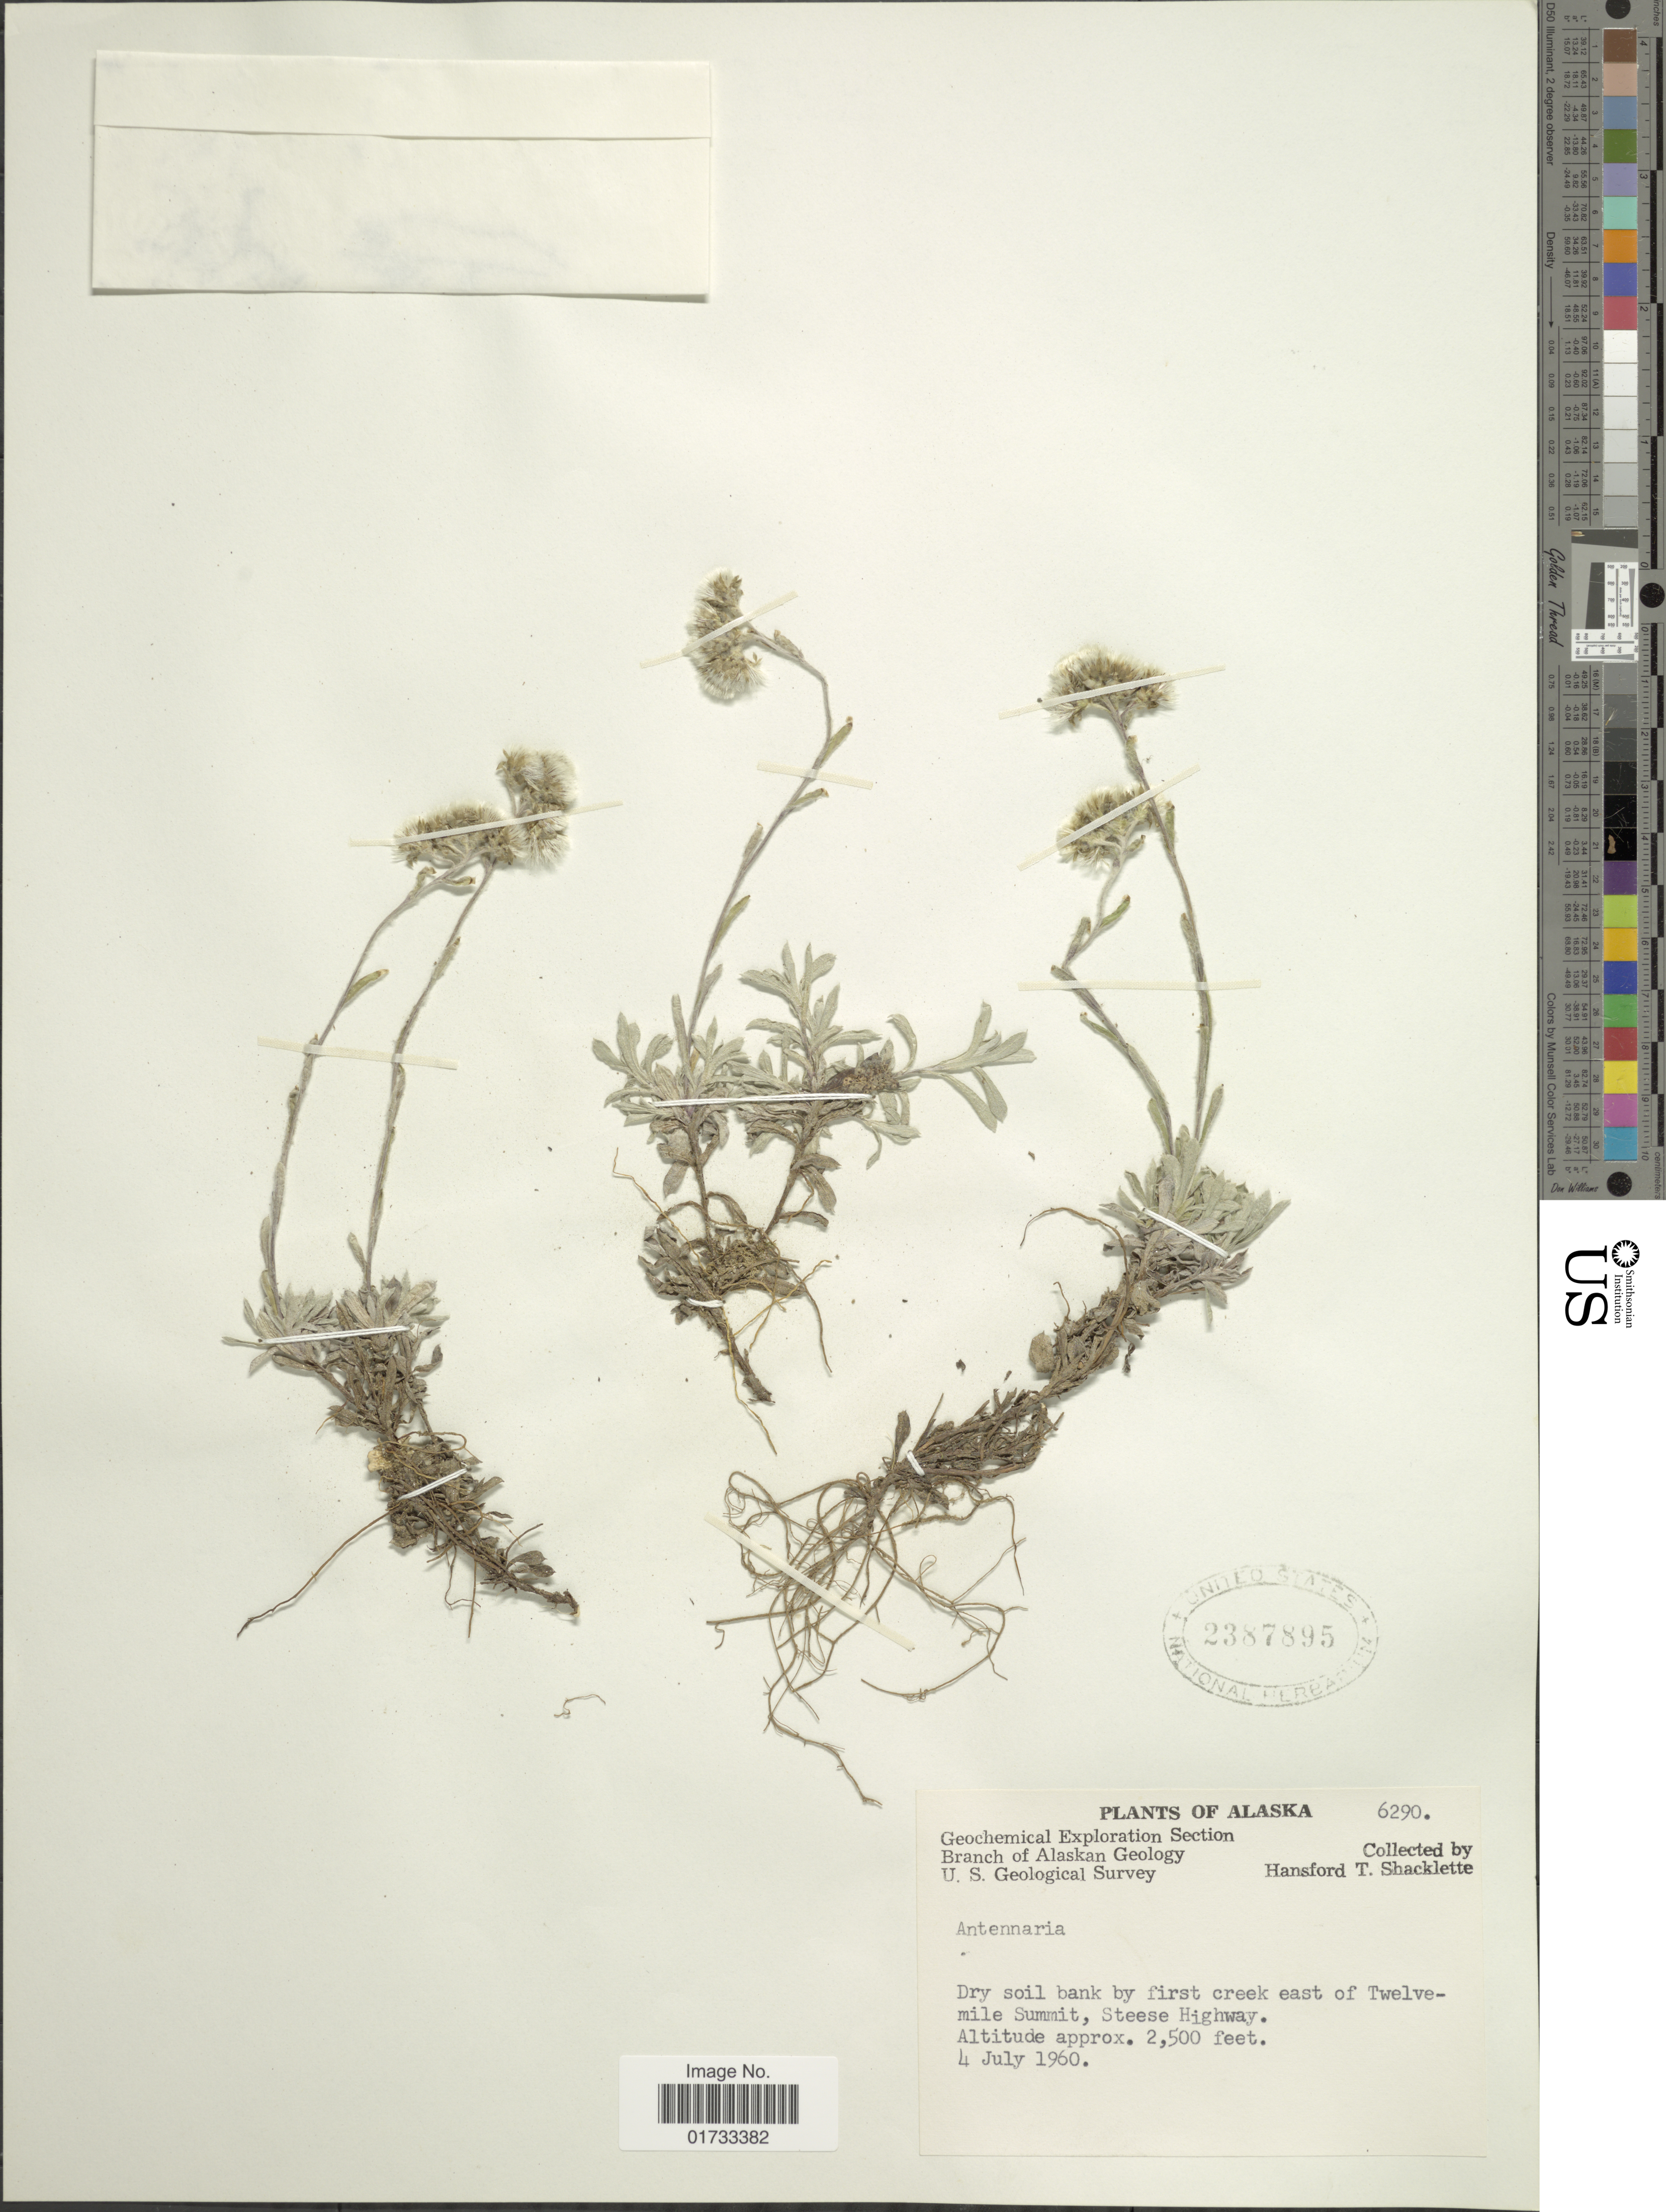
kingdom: Plantae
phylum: Tracheophyta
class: Magnoliopsida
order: Asterales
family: Asteraceae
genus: Antennaria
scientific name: Antennaria sp.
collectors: H. Shacklette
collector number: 6290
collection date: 1960-07-04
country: United States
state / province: Alaska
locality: Dry soil bank by first creek east of Twelvemile Summit, Steese Highway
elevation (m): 762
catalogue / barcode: US 2387895